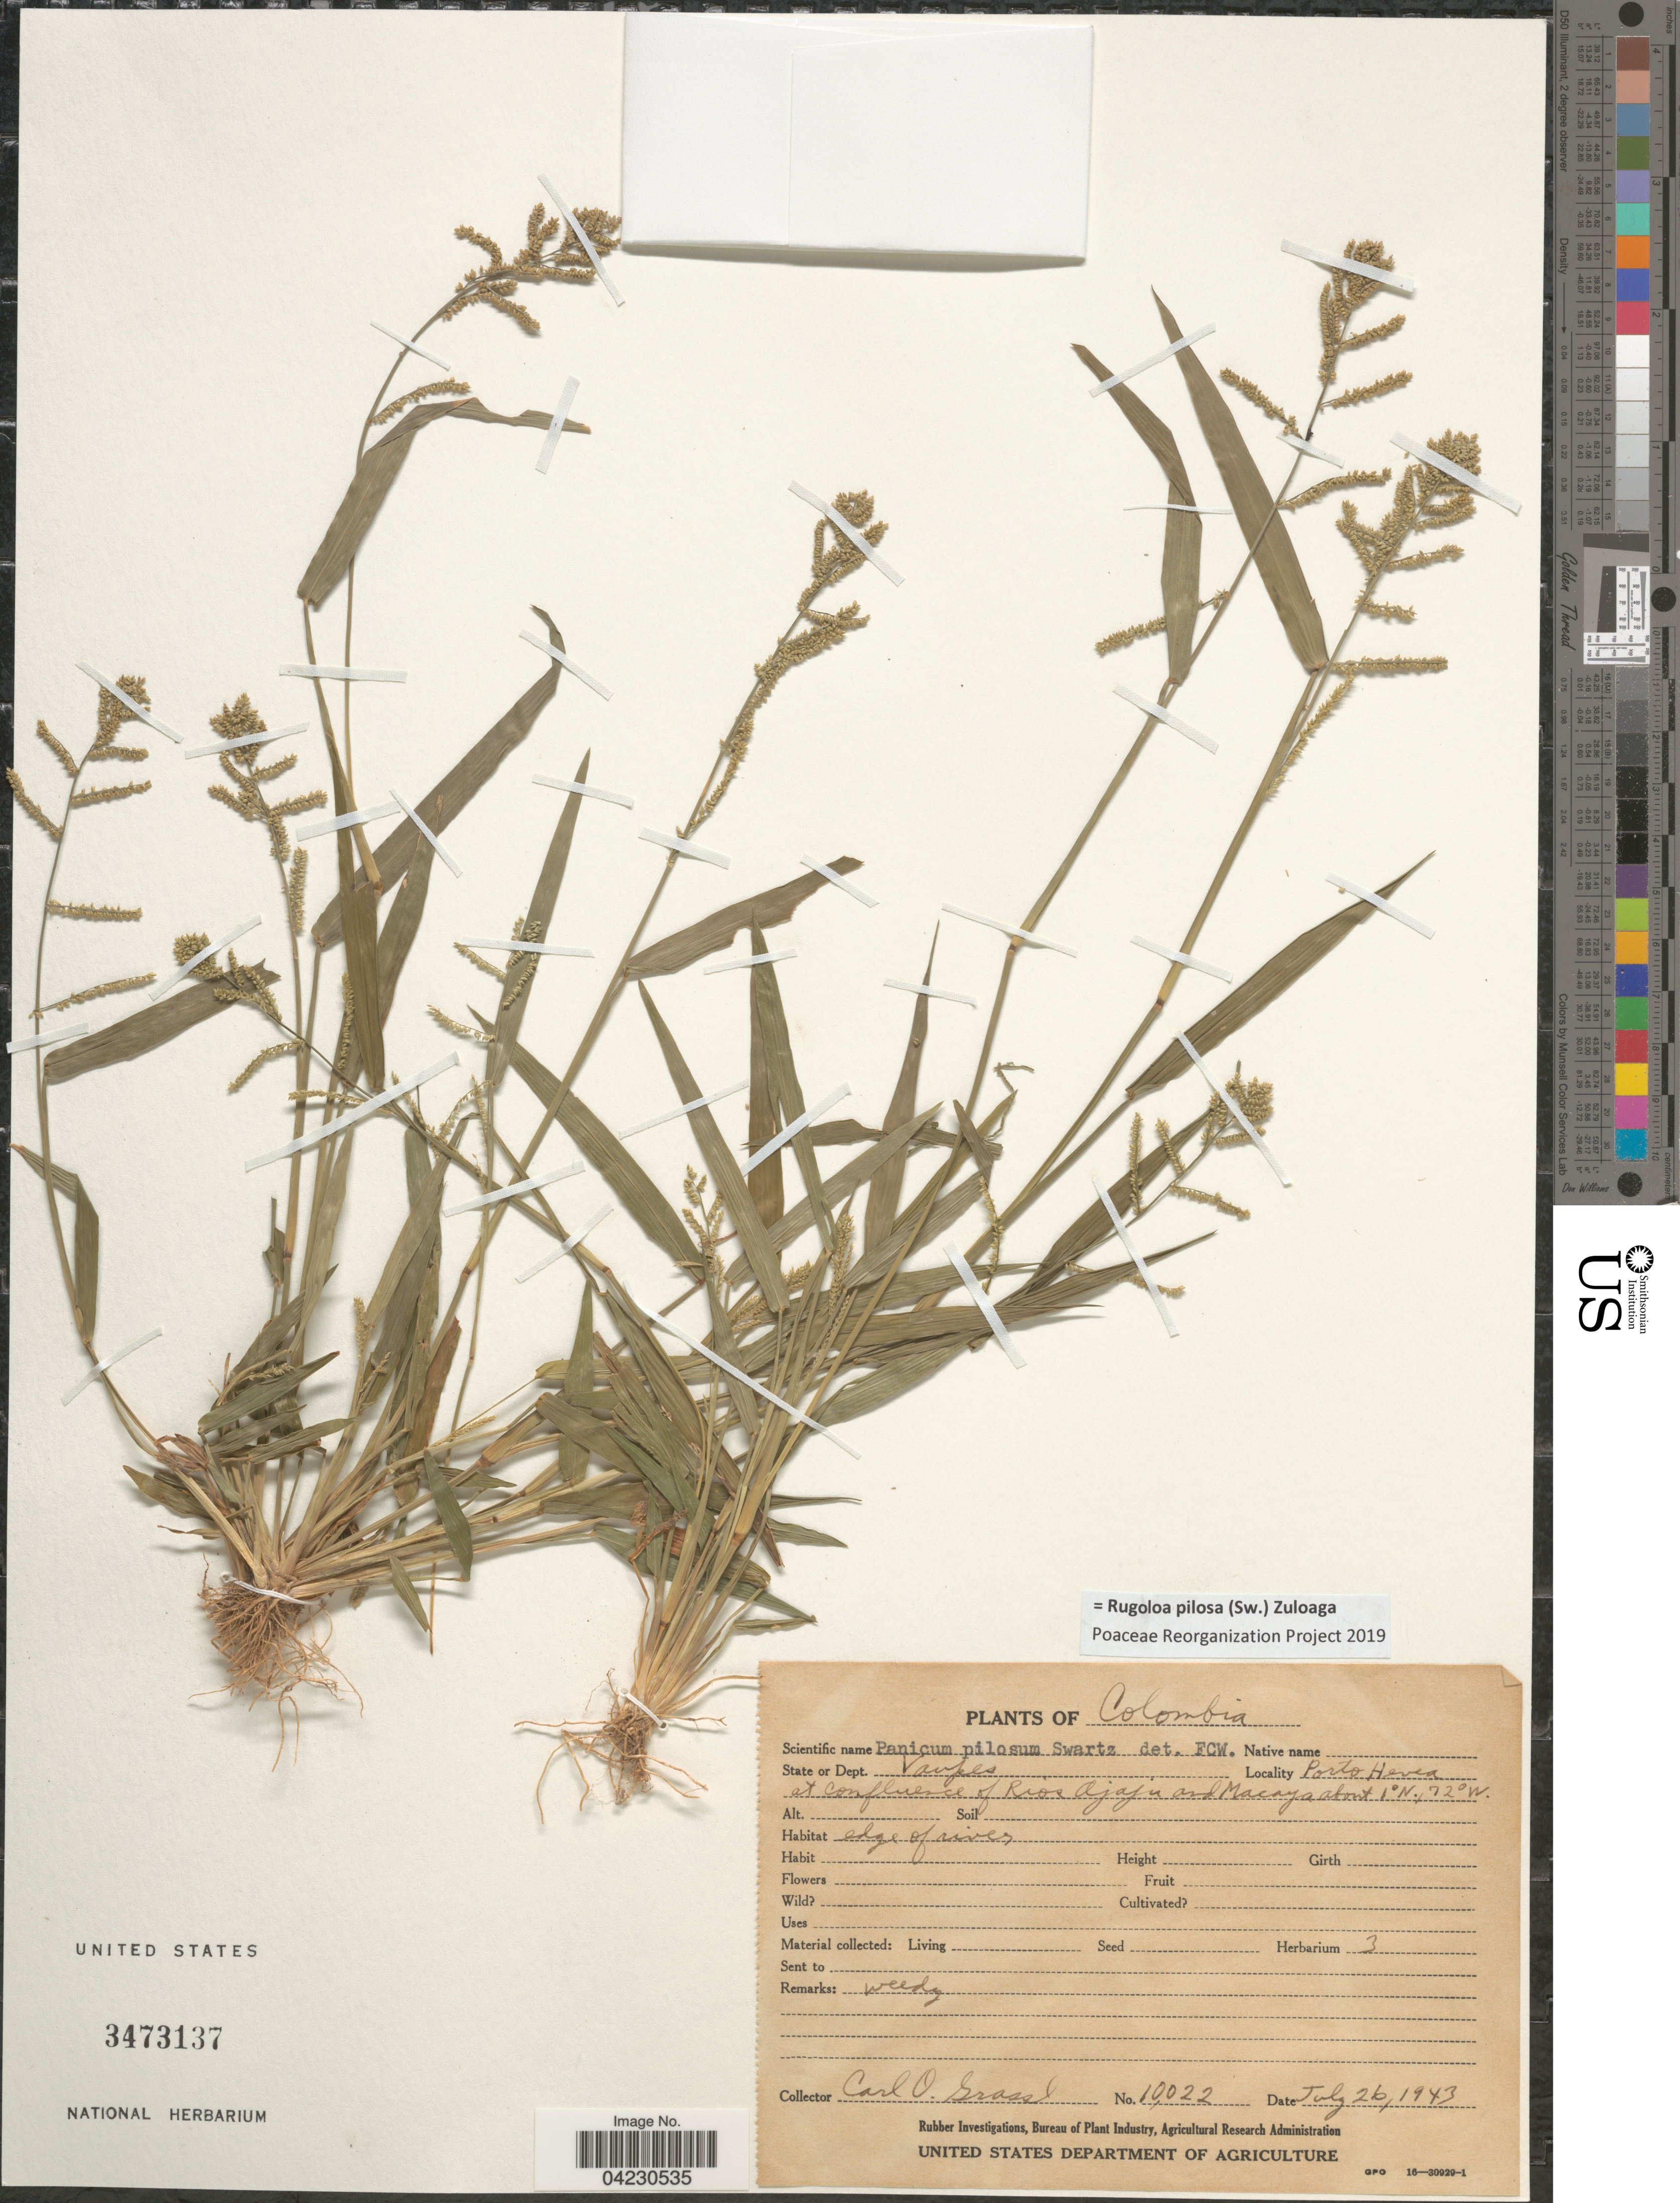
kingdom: Plantae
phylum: Tracheophyta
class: Liliopsida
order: Poales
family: Poaceae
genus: Rugoloa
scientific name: Rugoloa pilosa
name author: (Sw.) Zuloaga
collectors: C. Grassl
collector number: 10022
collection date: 1943-07-26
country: Colombia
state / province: Vaupés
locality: Dept. Vaupés. Porto Herea at confluence of Rios Ajaju and Macaya.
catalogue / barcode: US 3473137